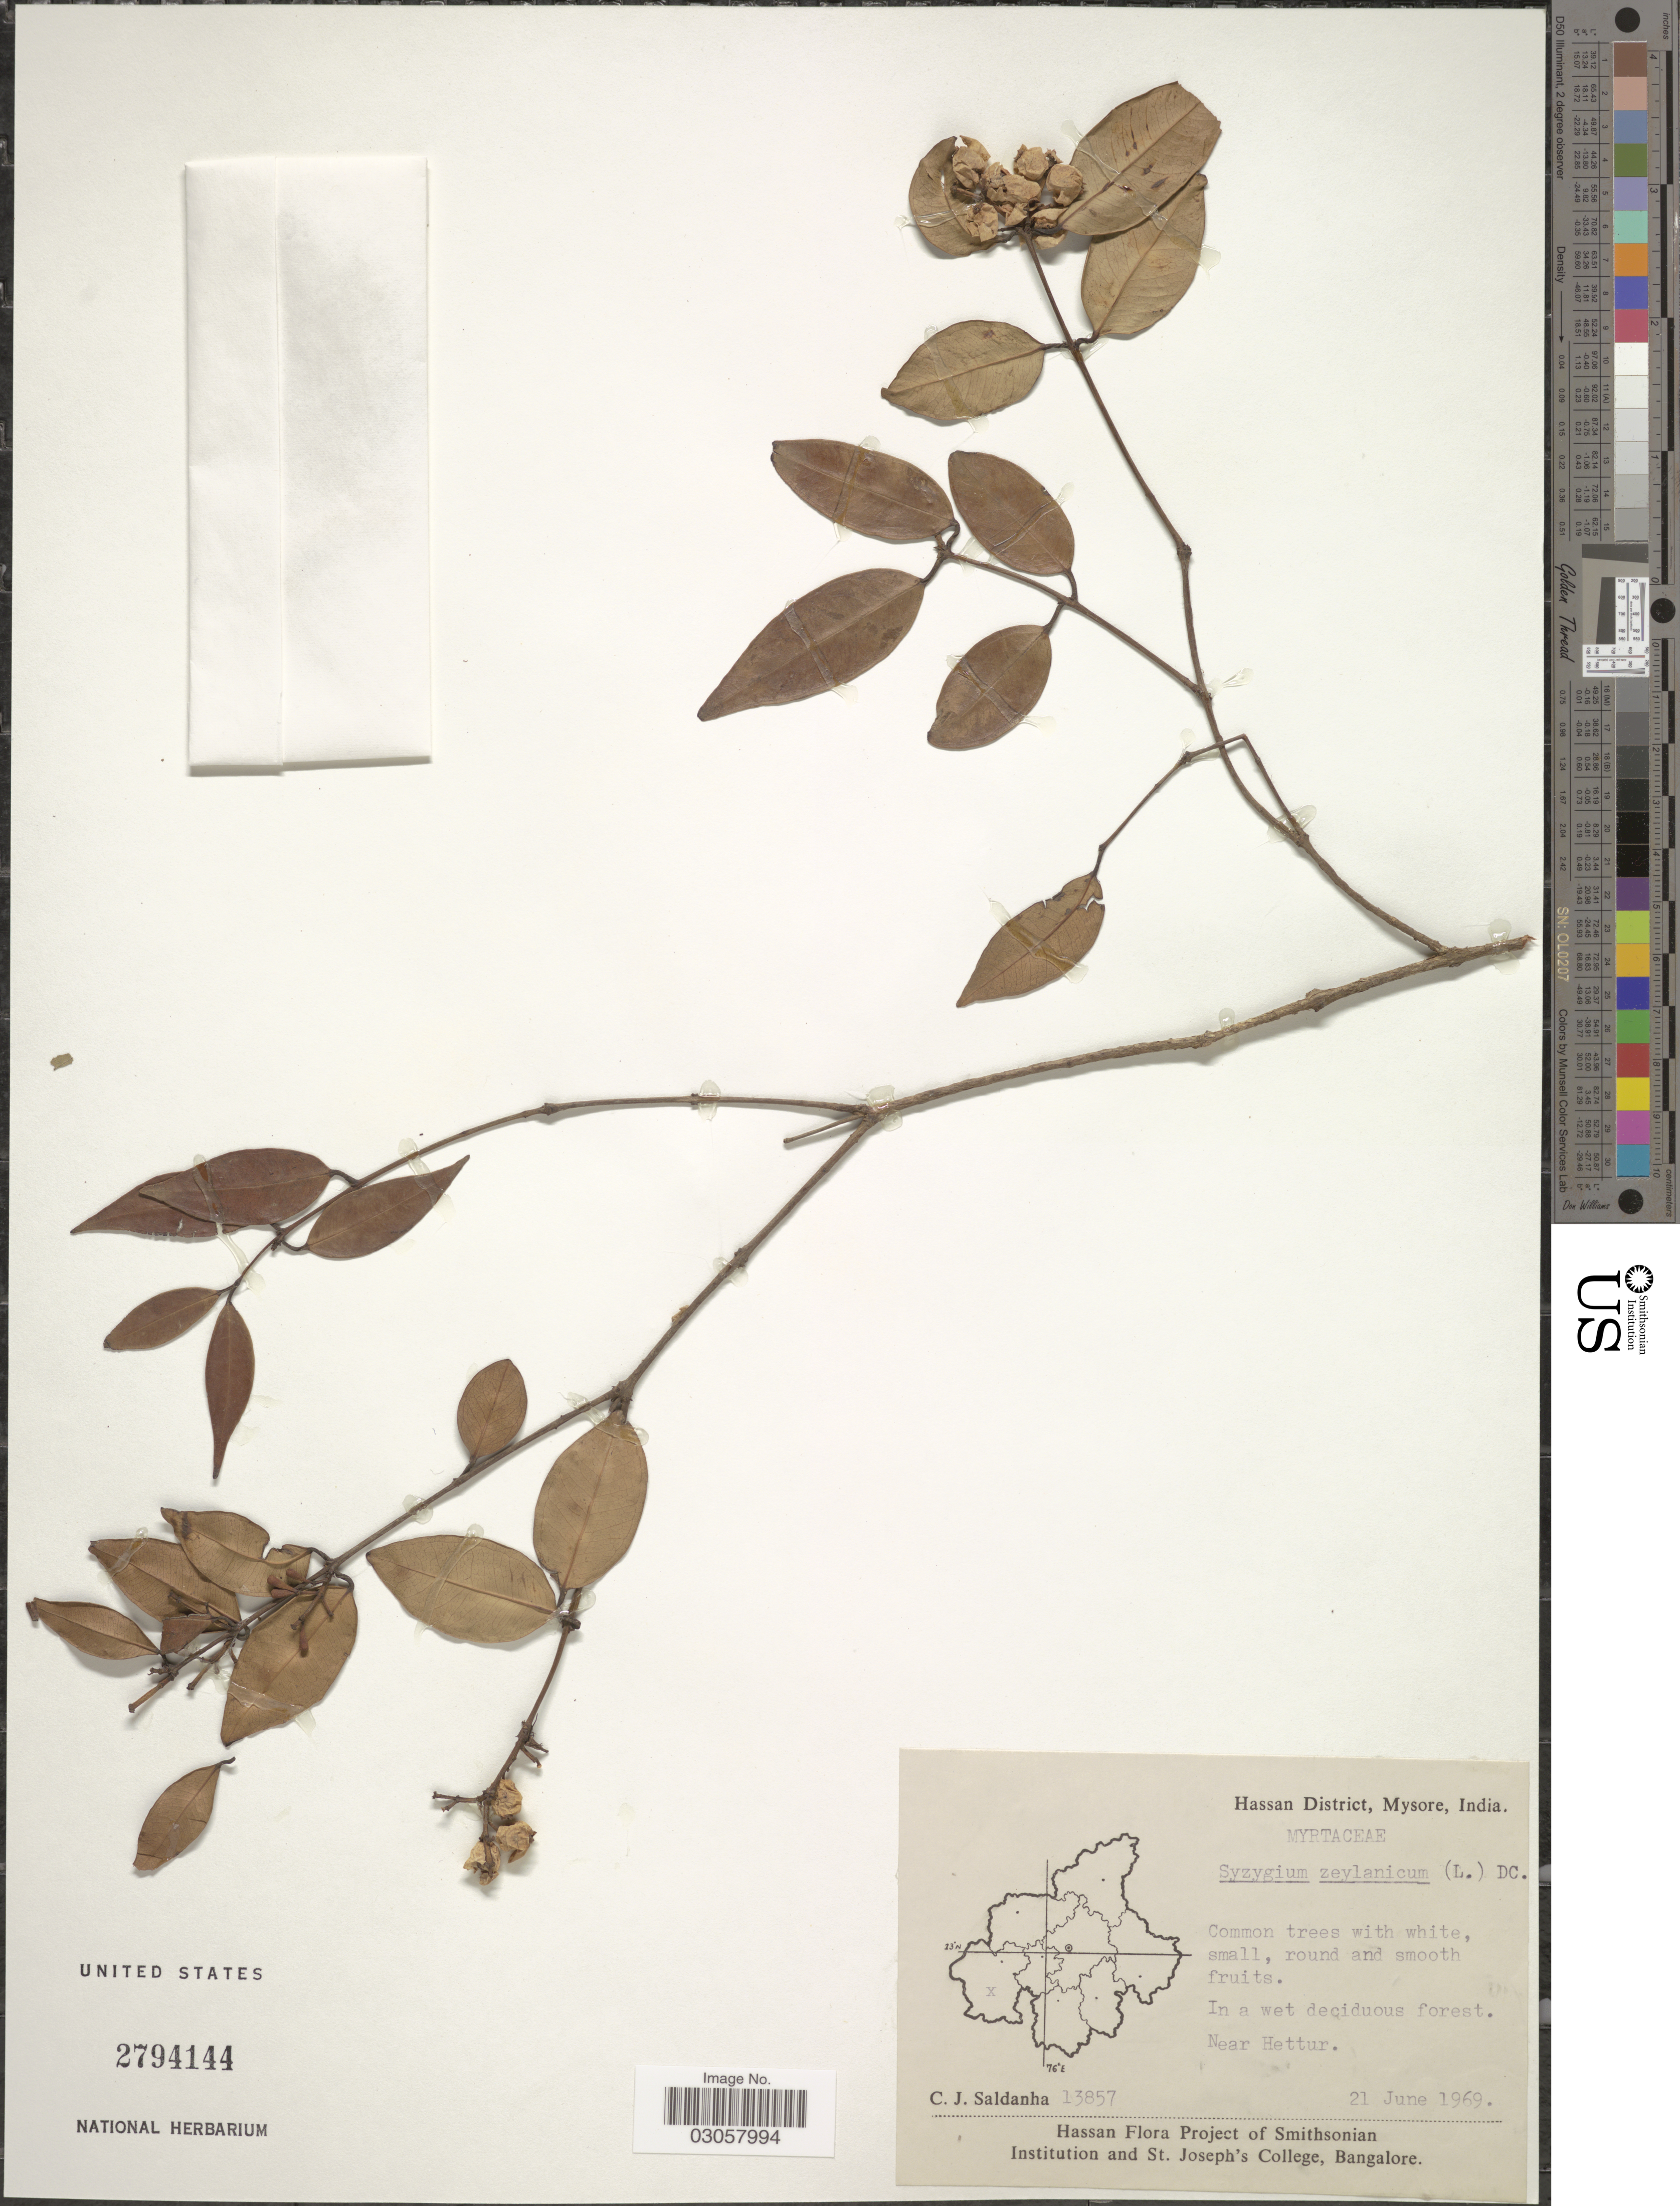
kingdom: Plantae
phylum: Tracheophyta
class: Magnoliopsida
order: Myrtales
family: Myrtaceae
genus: Syzygium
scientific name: Syzygium zeylanicum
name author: (L.) DC.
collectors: C. J. Saldanha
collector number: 13857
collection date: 1969-06-21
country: India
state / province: Karnataka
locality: Hassan District, Mysore. Near Hettur.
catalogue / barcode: US 2794144